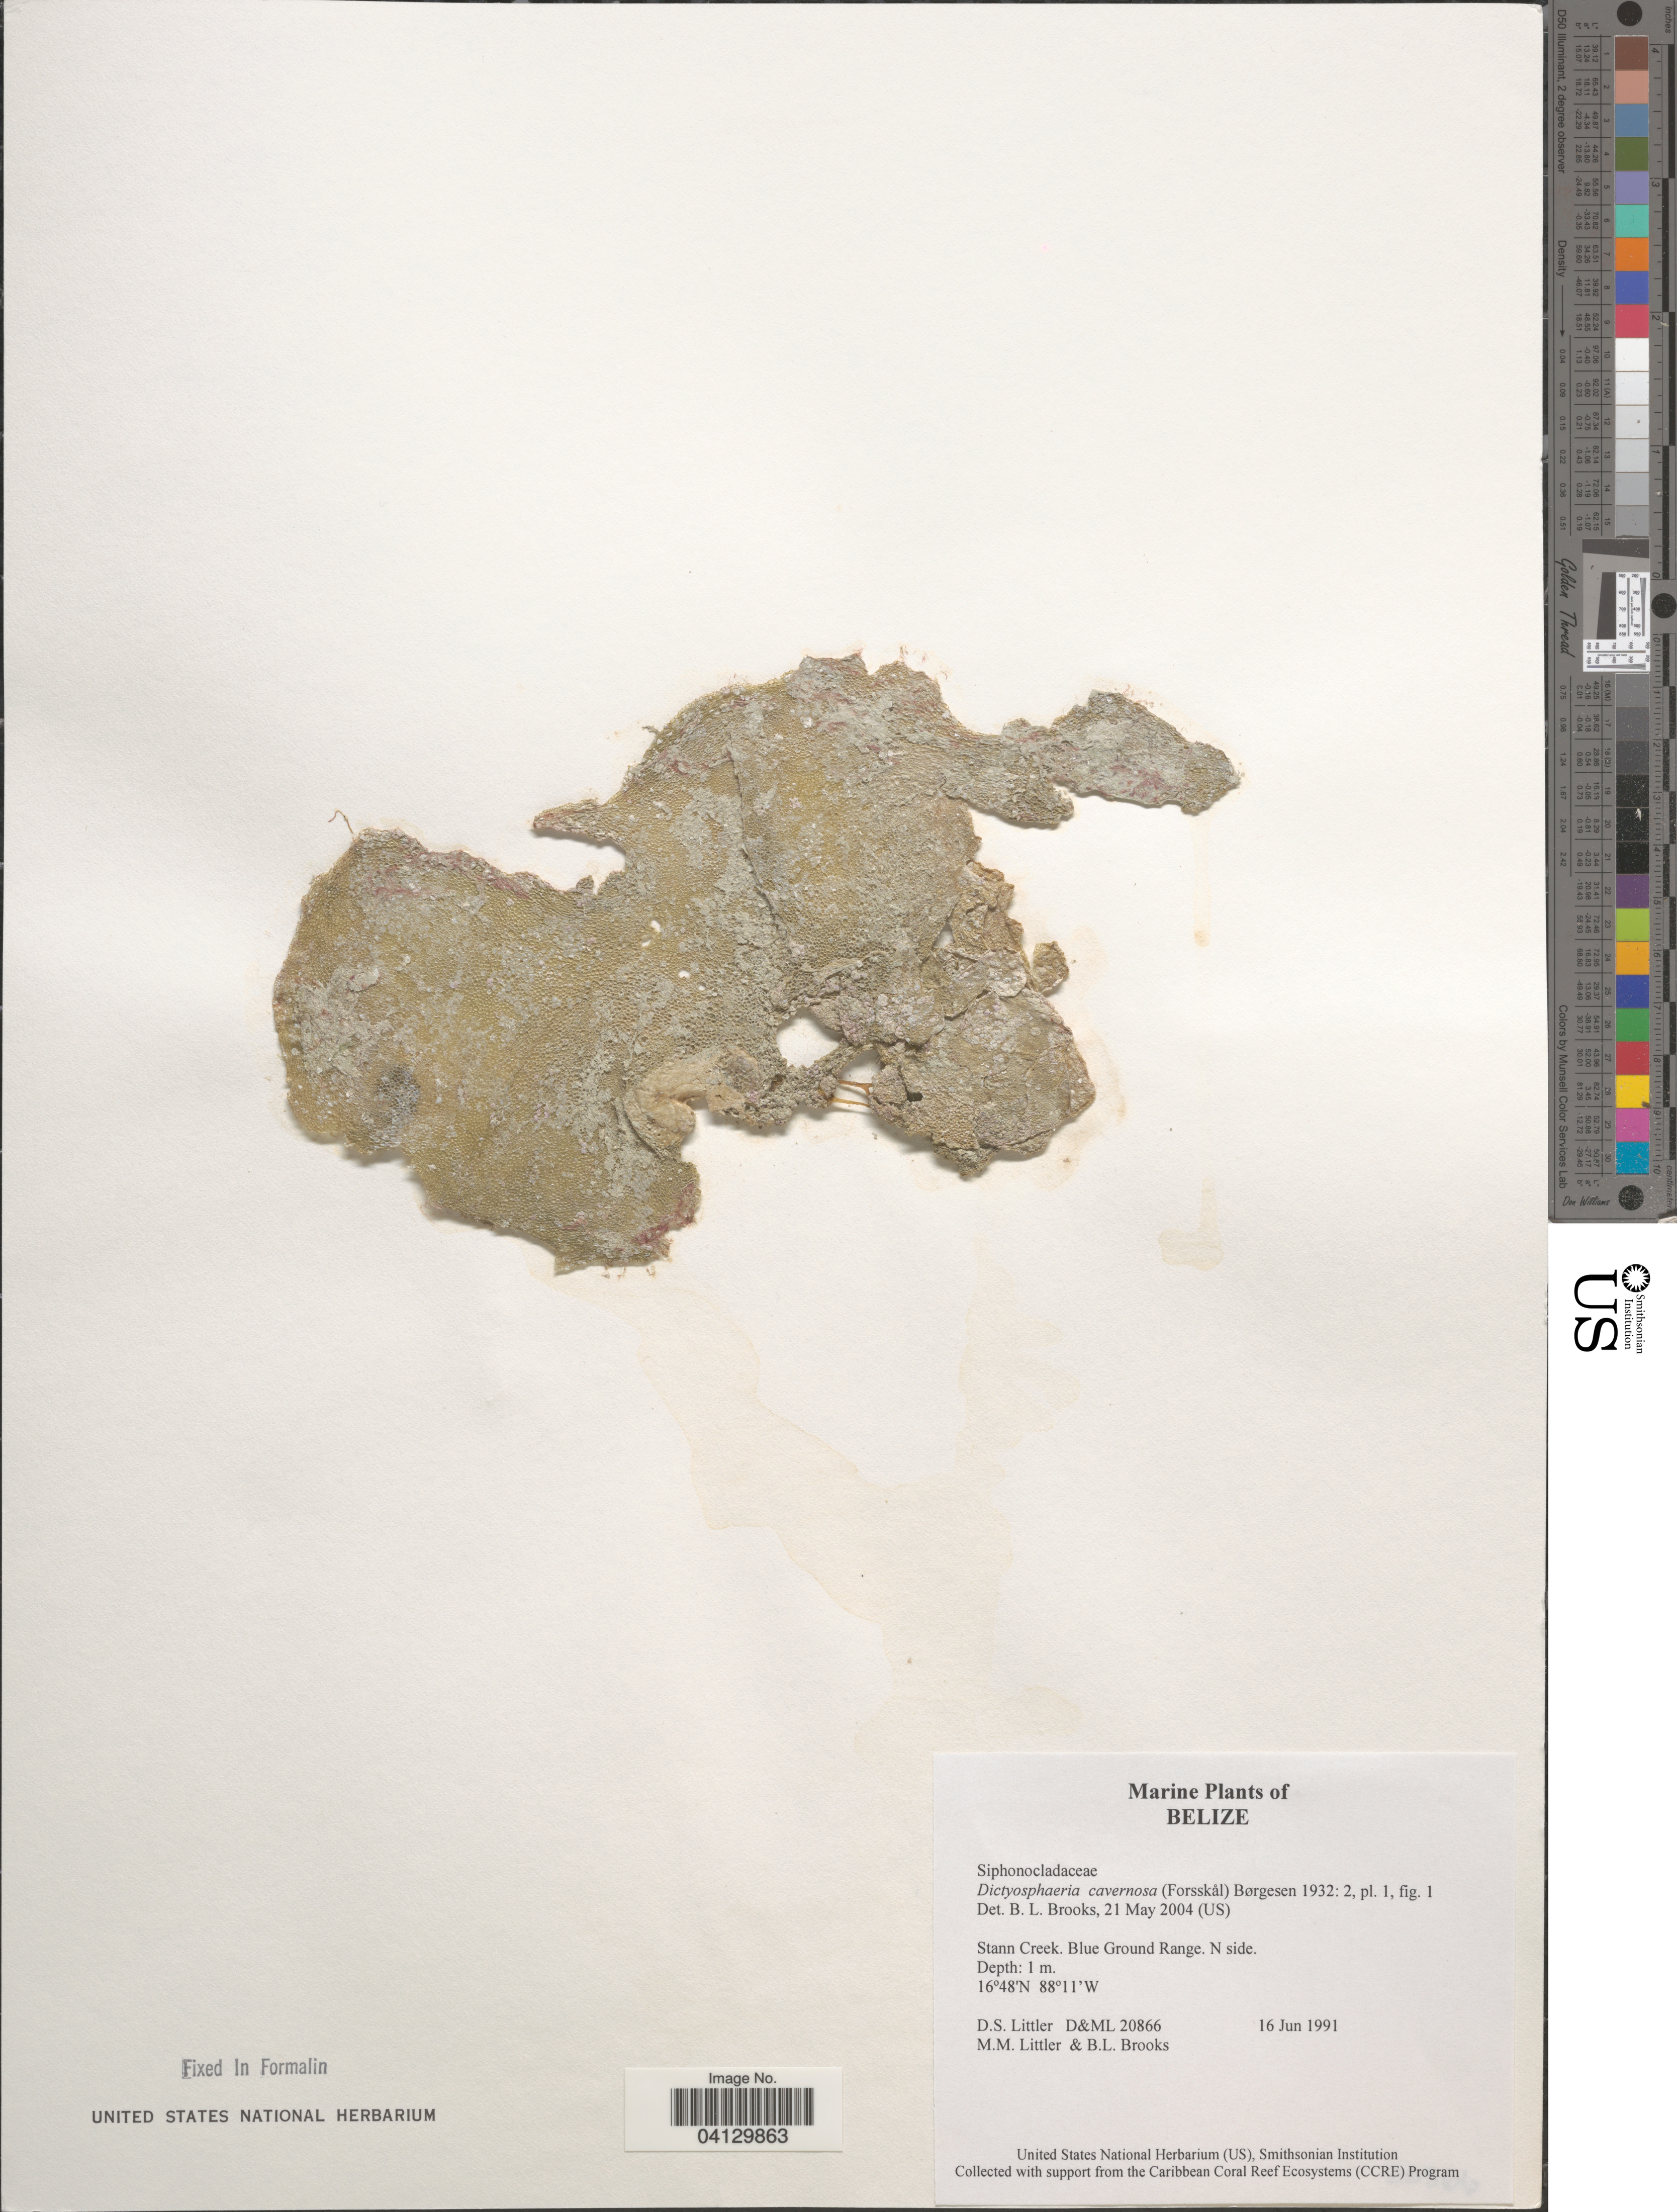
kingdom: Plantae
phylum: Chlorophyta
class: Ulvophyceae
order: Siphonocladales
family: Siphonocladaceae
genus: Dictyosphaeria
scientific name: Dictyosphaeria cavernosa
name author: (Forssk.) Børgesen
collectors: D. S. Littler & B. Brooks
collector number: D&ML20866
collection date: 1991-06-16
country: Belize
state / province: Stann Creek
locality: Blue Ground Range. N side.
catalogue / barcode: US 328861